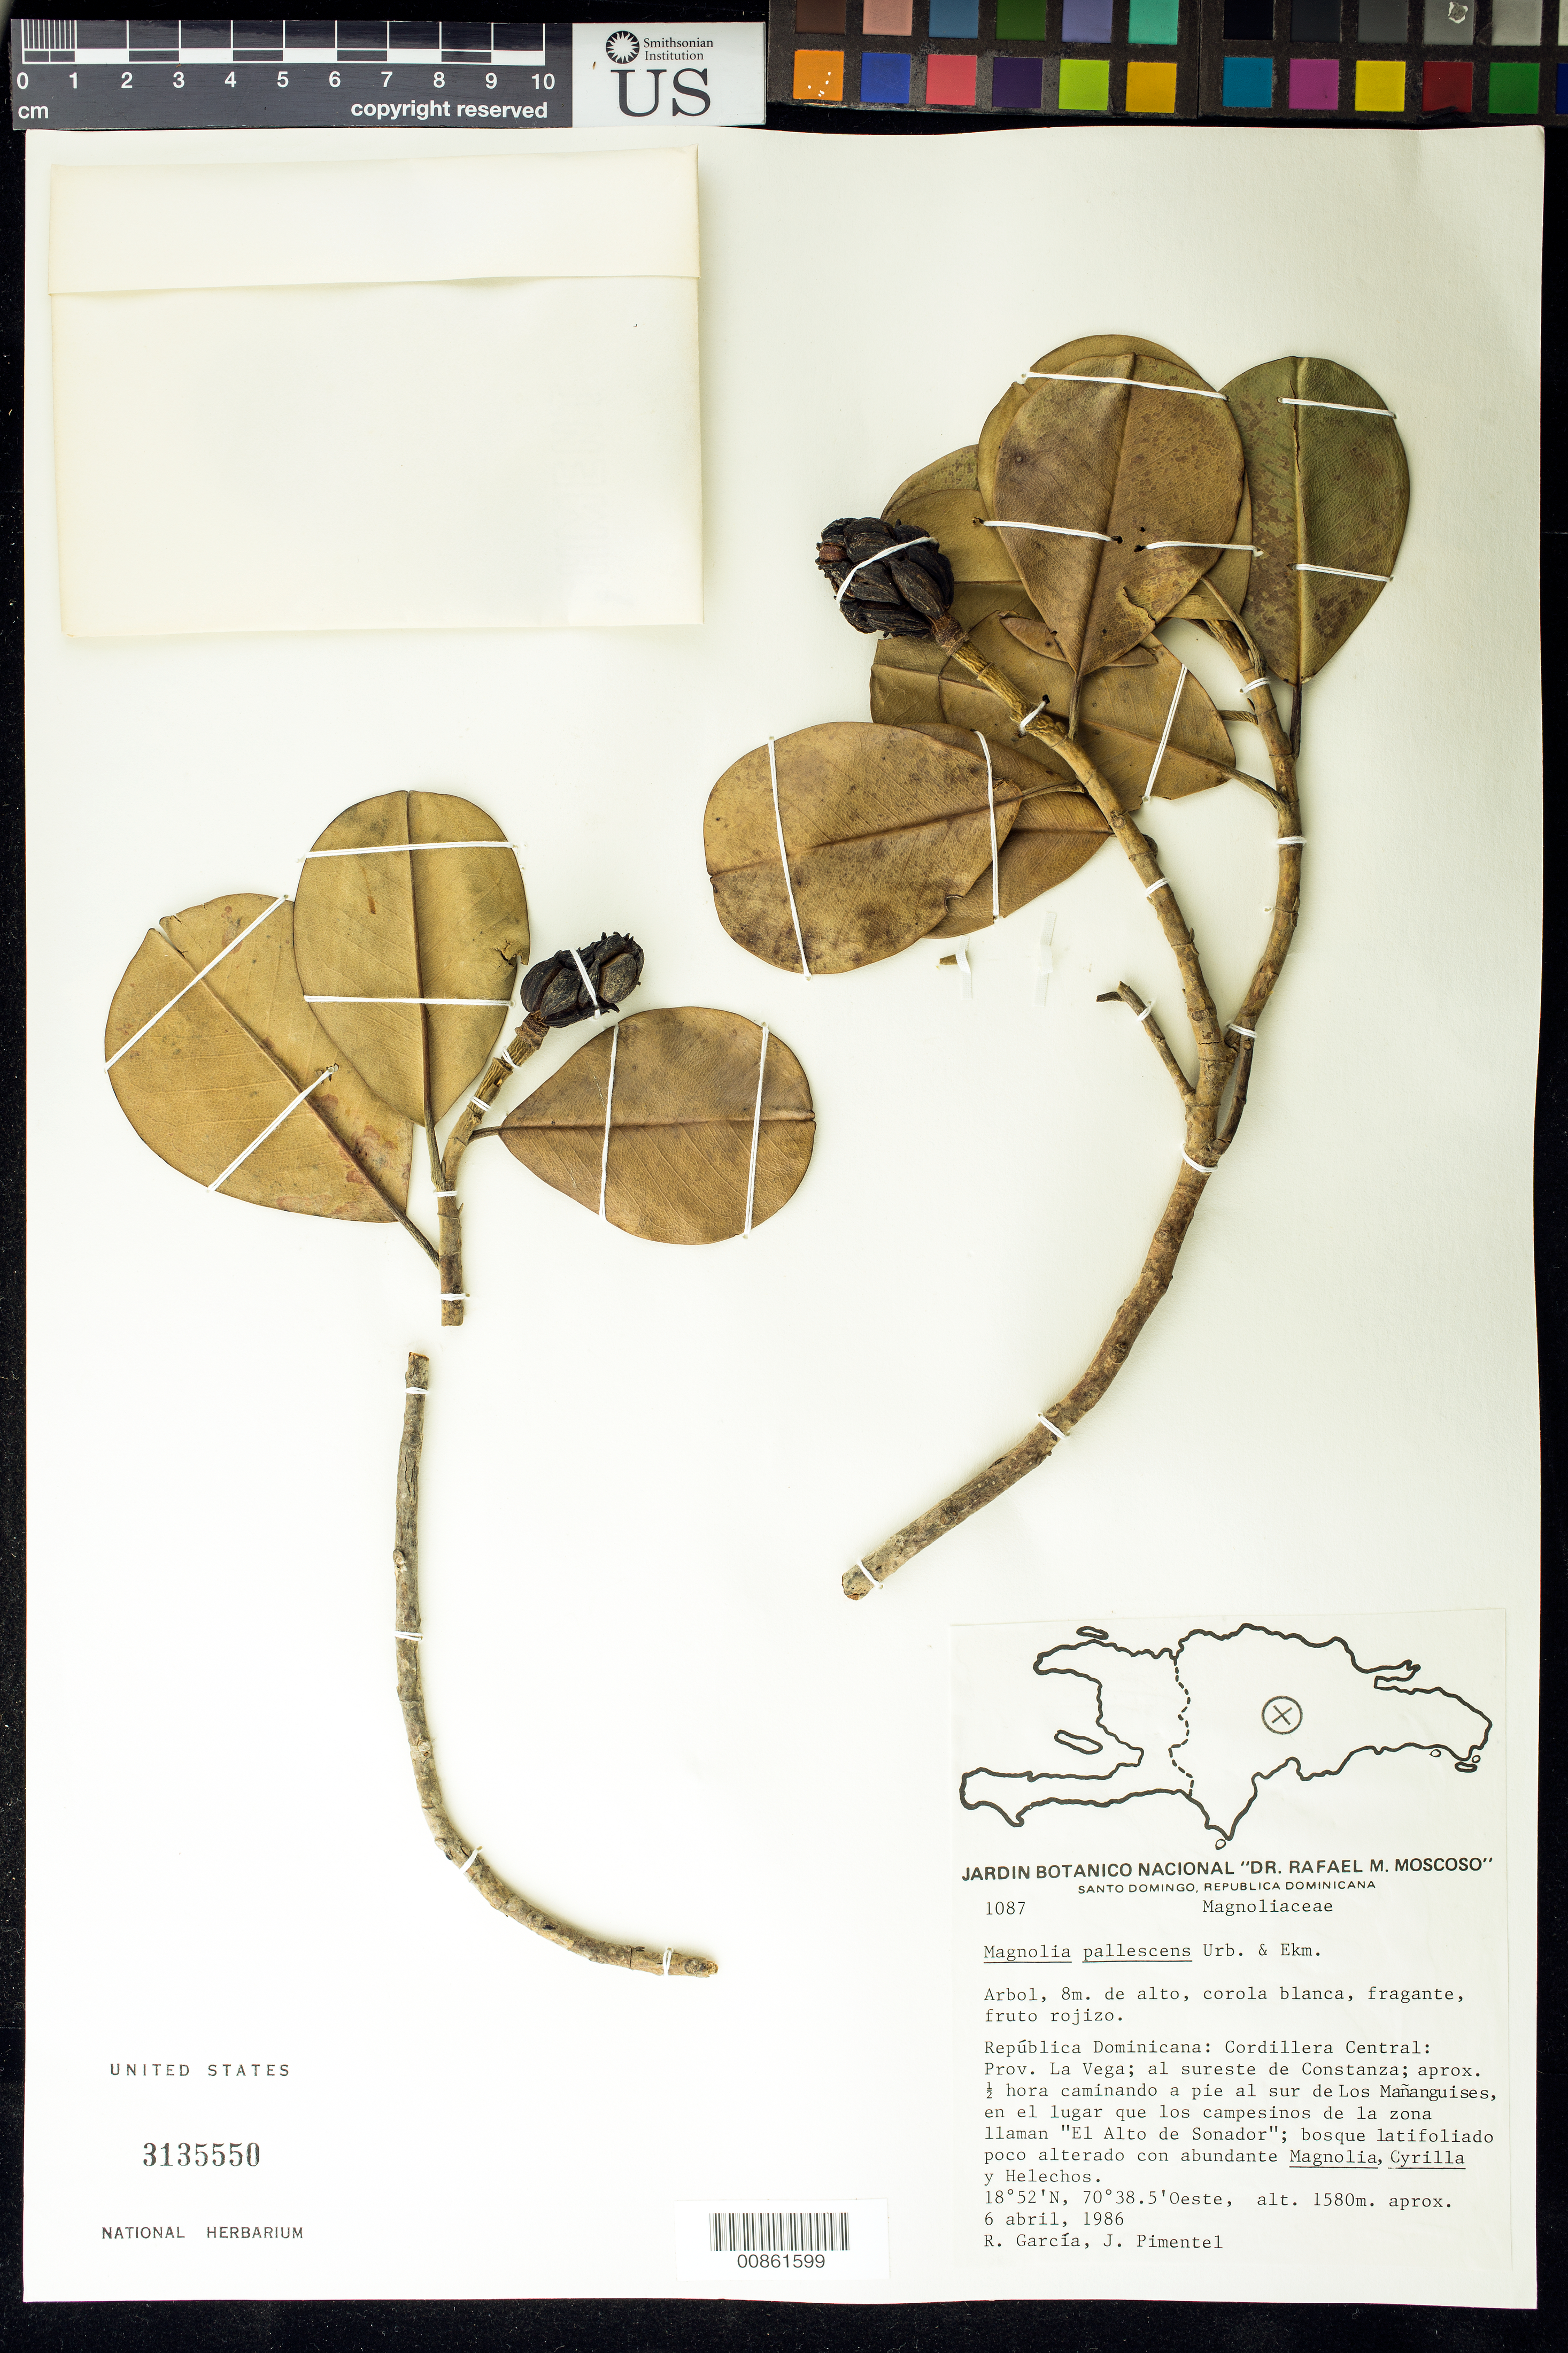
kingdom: Plantae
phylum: Tracheophyta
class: Magnoliopsida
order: Magnoliales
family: Magnoliaceae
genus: Magnolia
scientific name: Magnolia pallescens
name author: Urb. & Ekman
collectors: R. G. García & J. Pimentel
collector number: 1087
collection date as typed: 06 Apr 1986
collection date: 1986-04-06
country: Dominican Republic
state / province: La Vega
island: Hispaniola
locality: Cordillera Central: Al sureste de Constanza; aprox. ½ hora caminando a pie al sur de Los Mañanguises, en el lugar que los campesinos de la zona llaman "El Alto de Sonador".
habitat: Bosque latifoliado poco alterado con abundante Magnolia, Cyrilla y Helechos.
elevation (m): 1580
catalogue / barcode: US 3135550